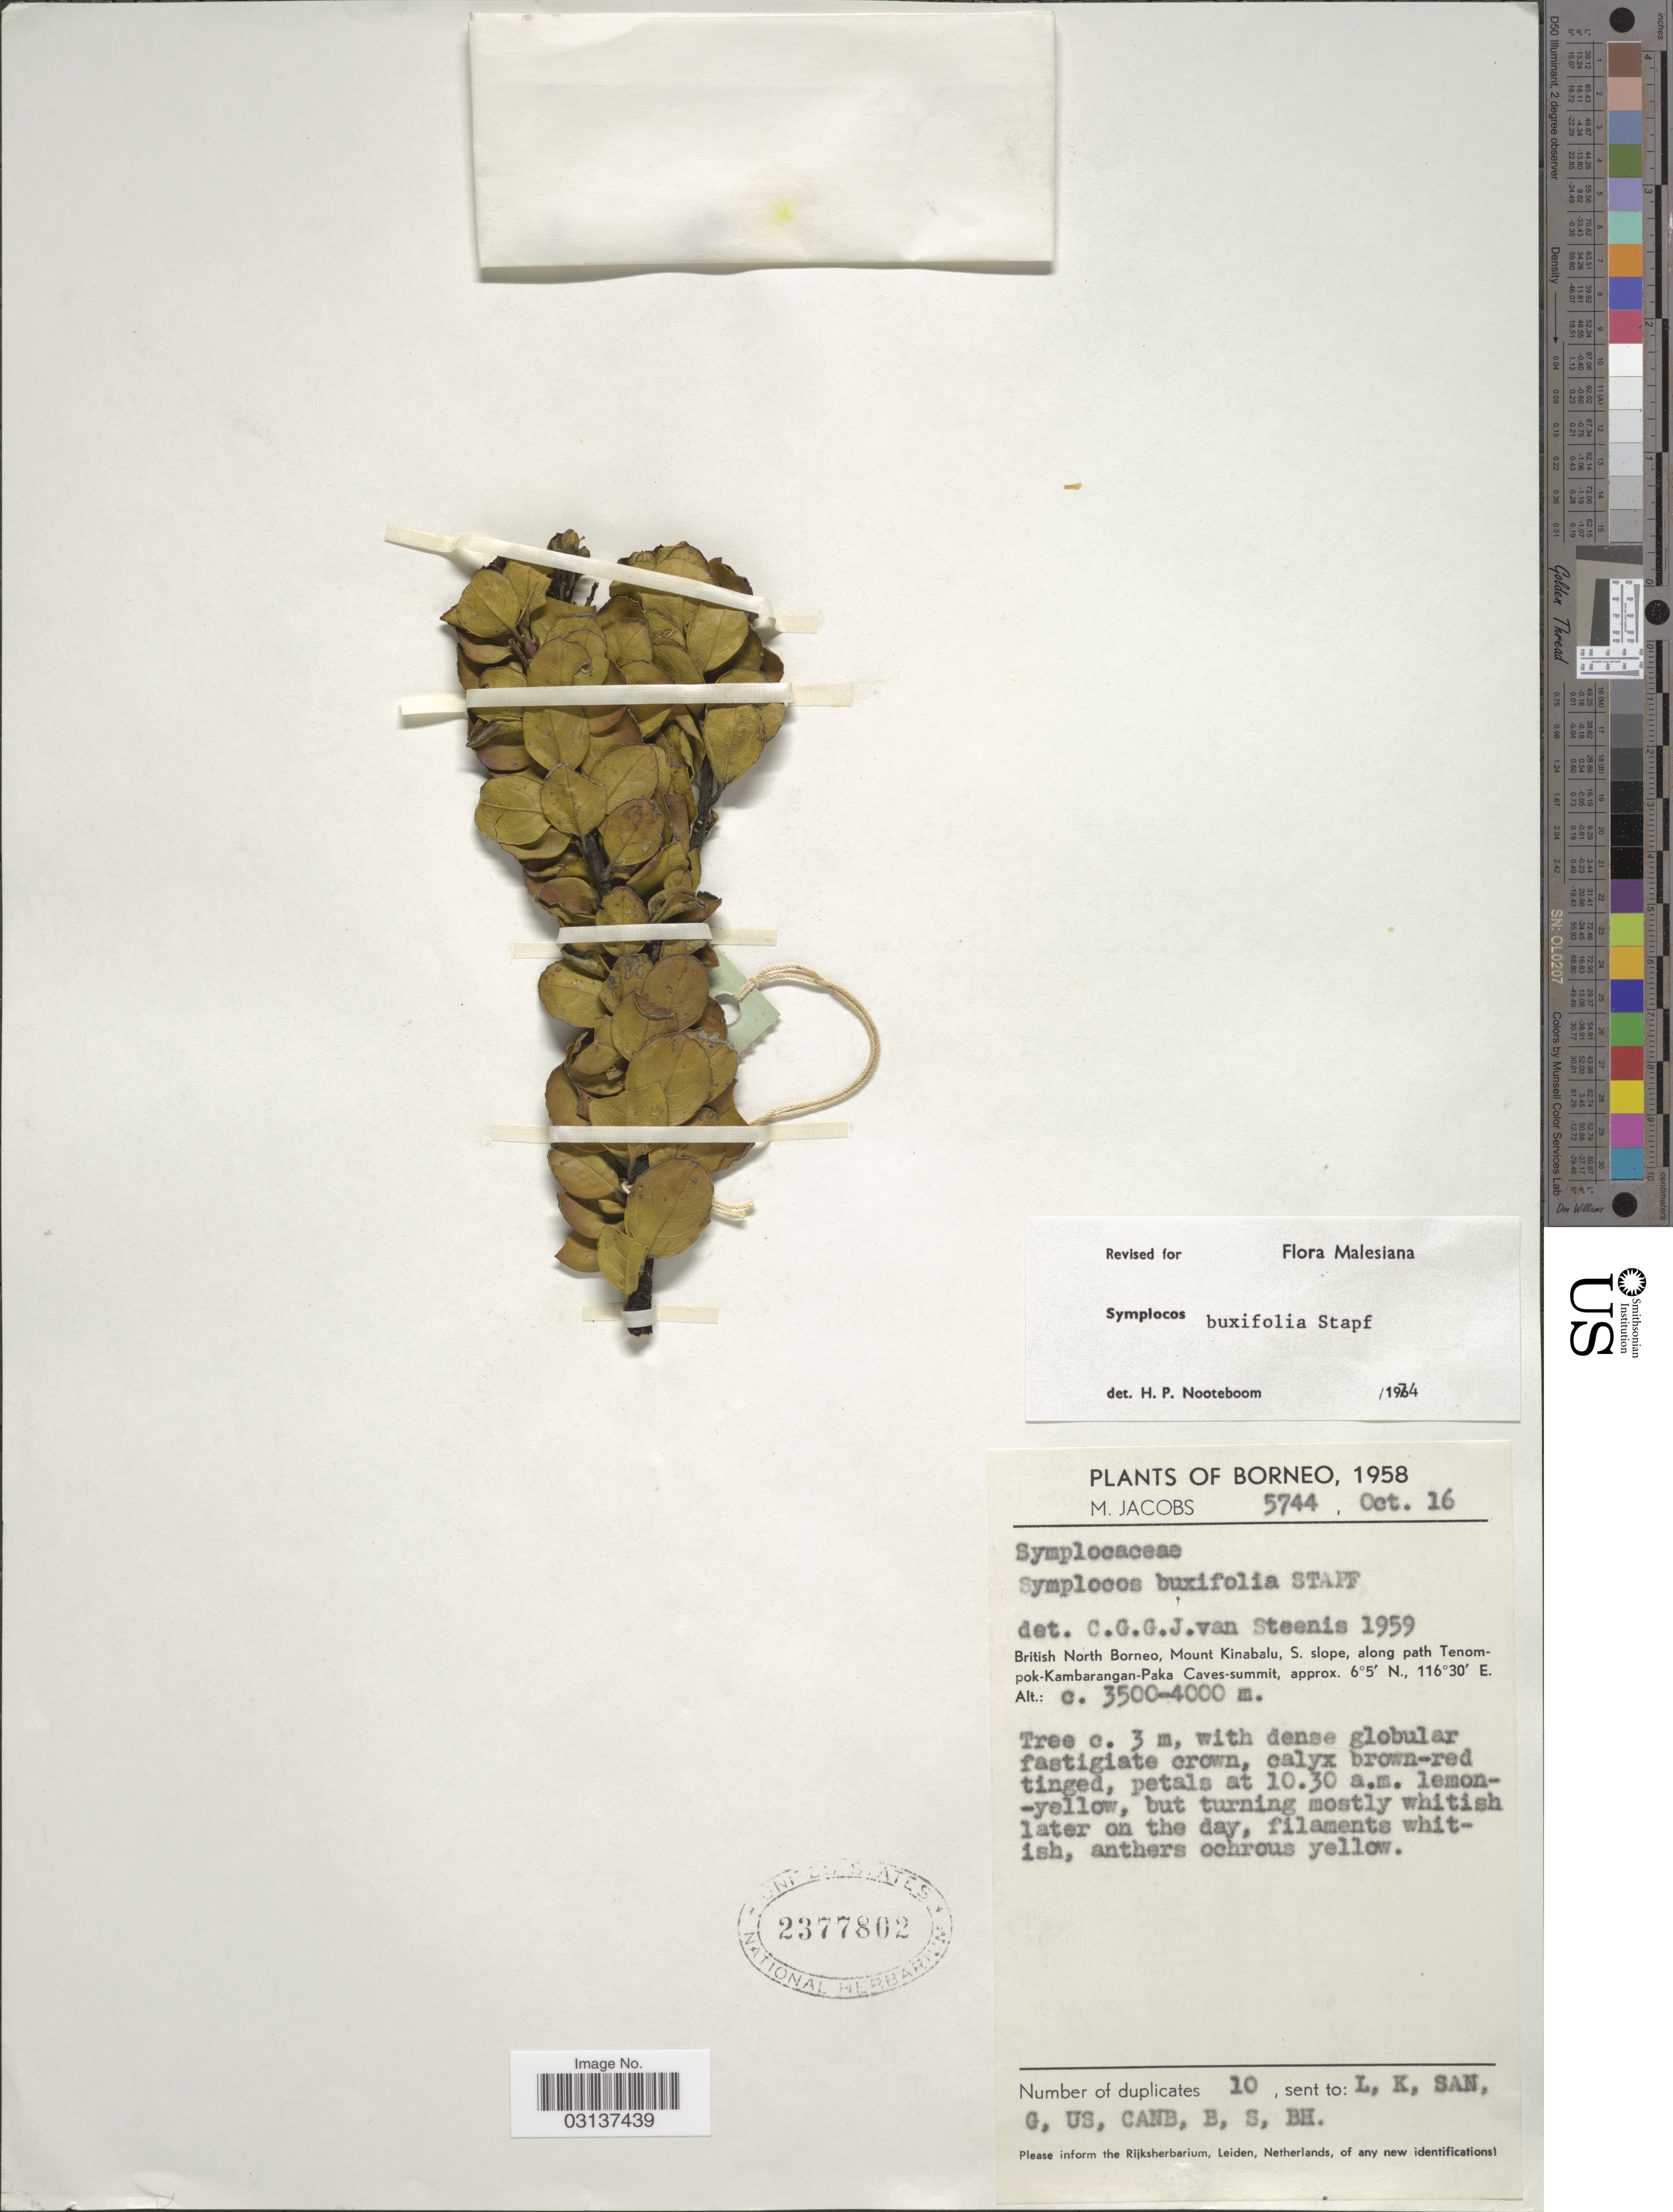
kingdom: Plantae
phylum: Tracheophyta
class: Magnoliopsida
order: Ericales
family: Symplocaceae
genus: Symplocos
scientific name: Symplocos buxifolia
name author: Stapf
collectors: M. Jacobs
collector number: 5744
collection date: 1958-10-16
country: Malaysia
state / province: Sabah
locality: Borneo, British North Borneo, Mount Kinabalu, S. slope along path Tenompok-Kambarangan-Paka Caves-summit.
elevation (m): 3500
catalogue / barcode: US 2377802